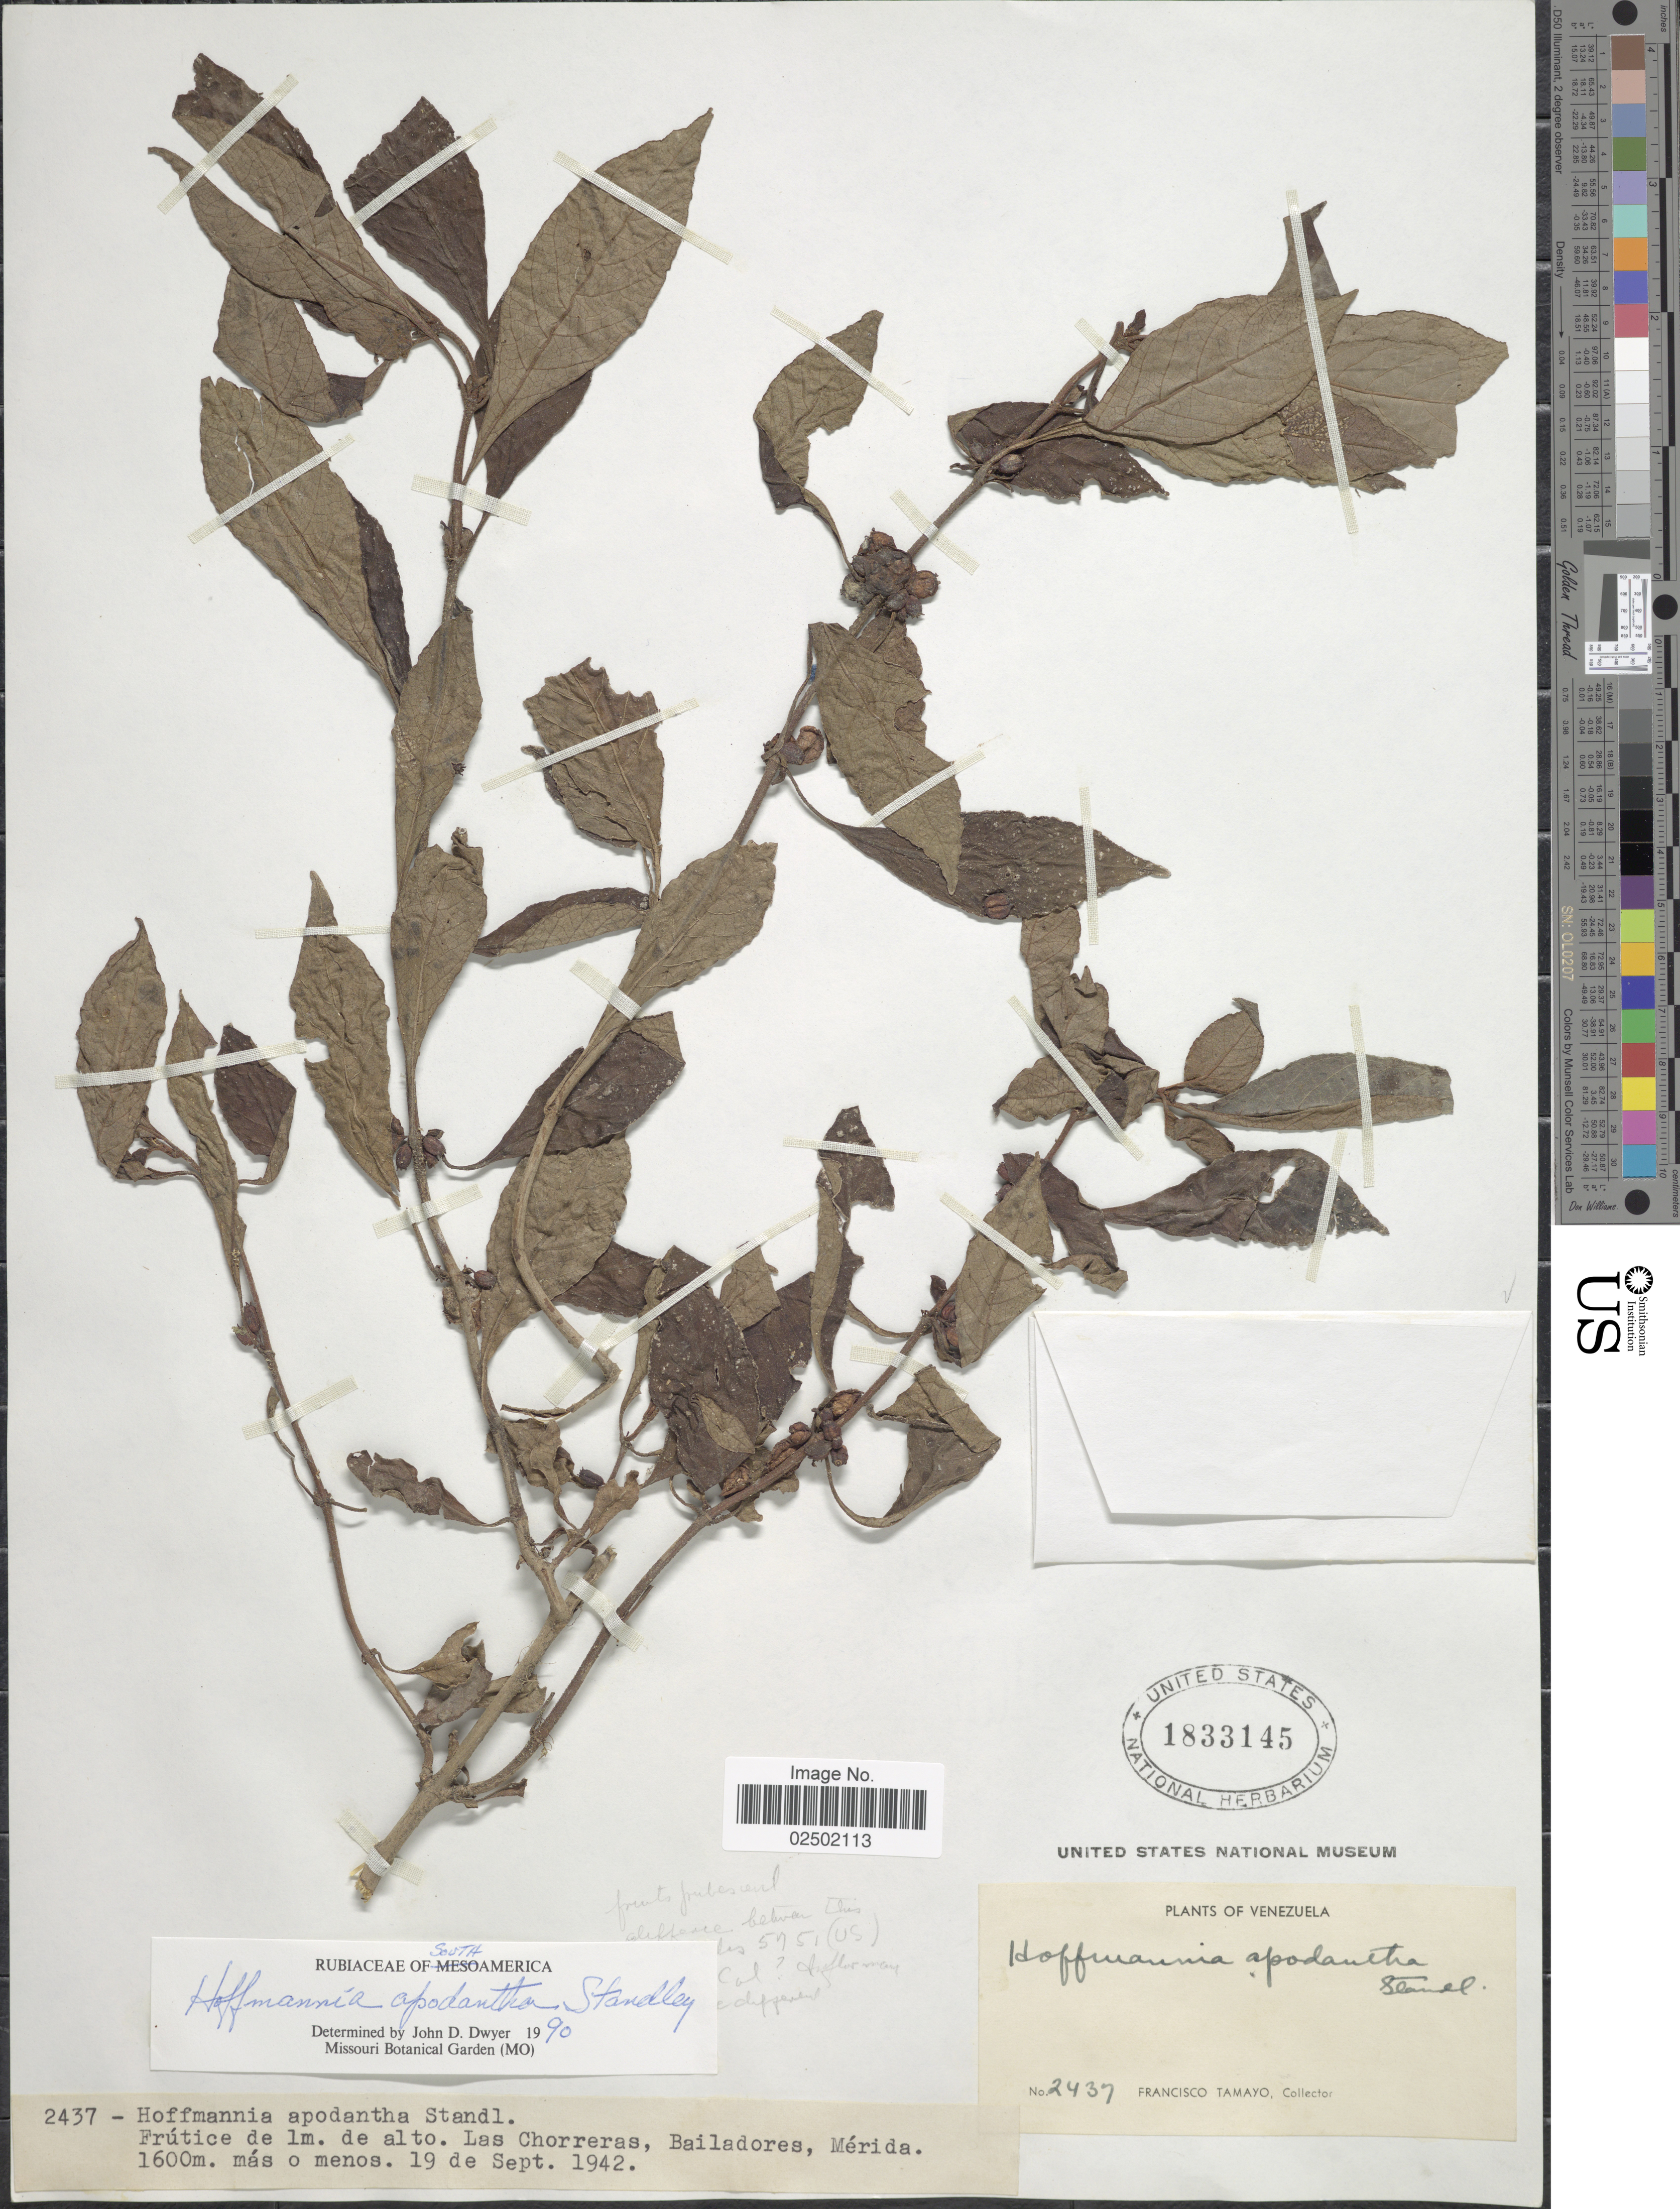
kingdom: Plantae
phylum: Tracheophyta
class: Magnoliopsida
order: Gentianales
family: Rubiaceae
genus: Hoffmannia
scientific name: Hoffmannia apodantha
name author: Standl.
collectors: F. Tamayo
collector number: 2437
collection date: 1942-09-19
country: Venezuela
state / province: Mérida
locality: Las Chorreras, Bailadores, Merida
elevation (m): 1600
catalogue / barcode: US 1833145